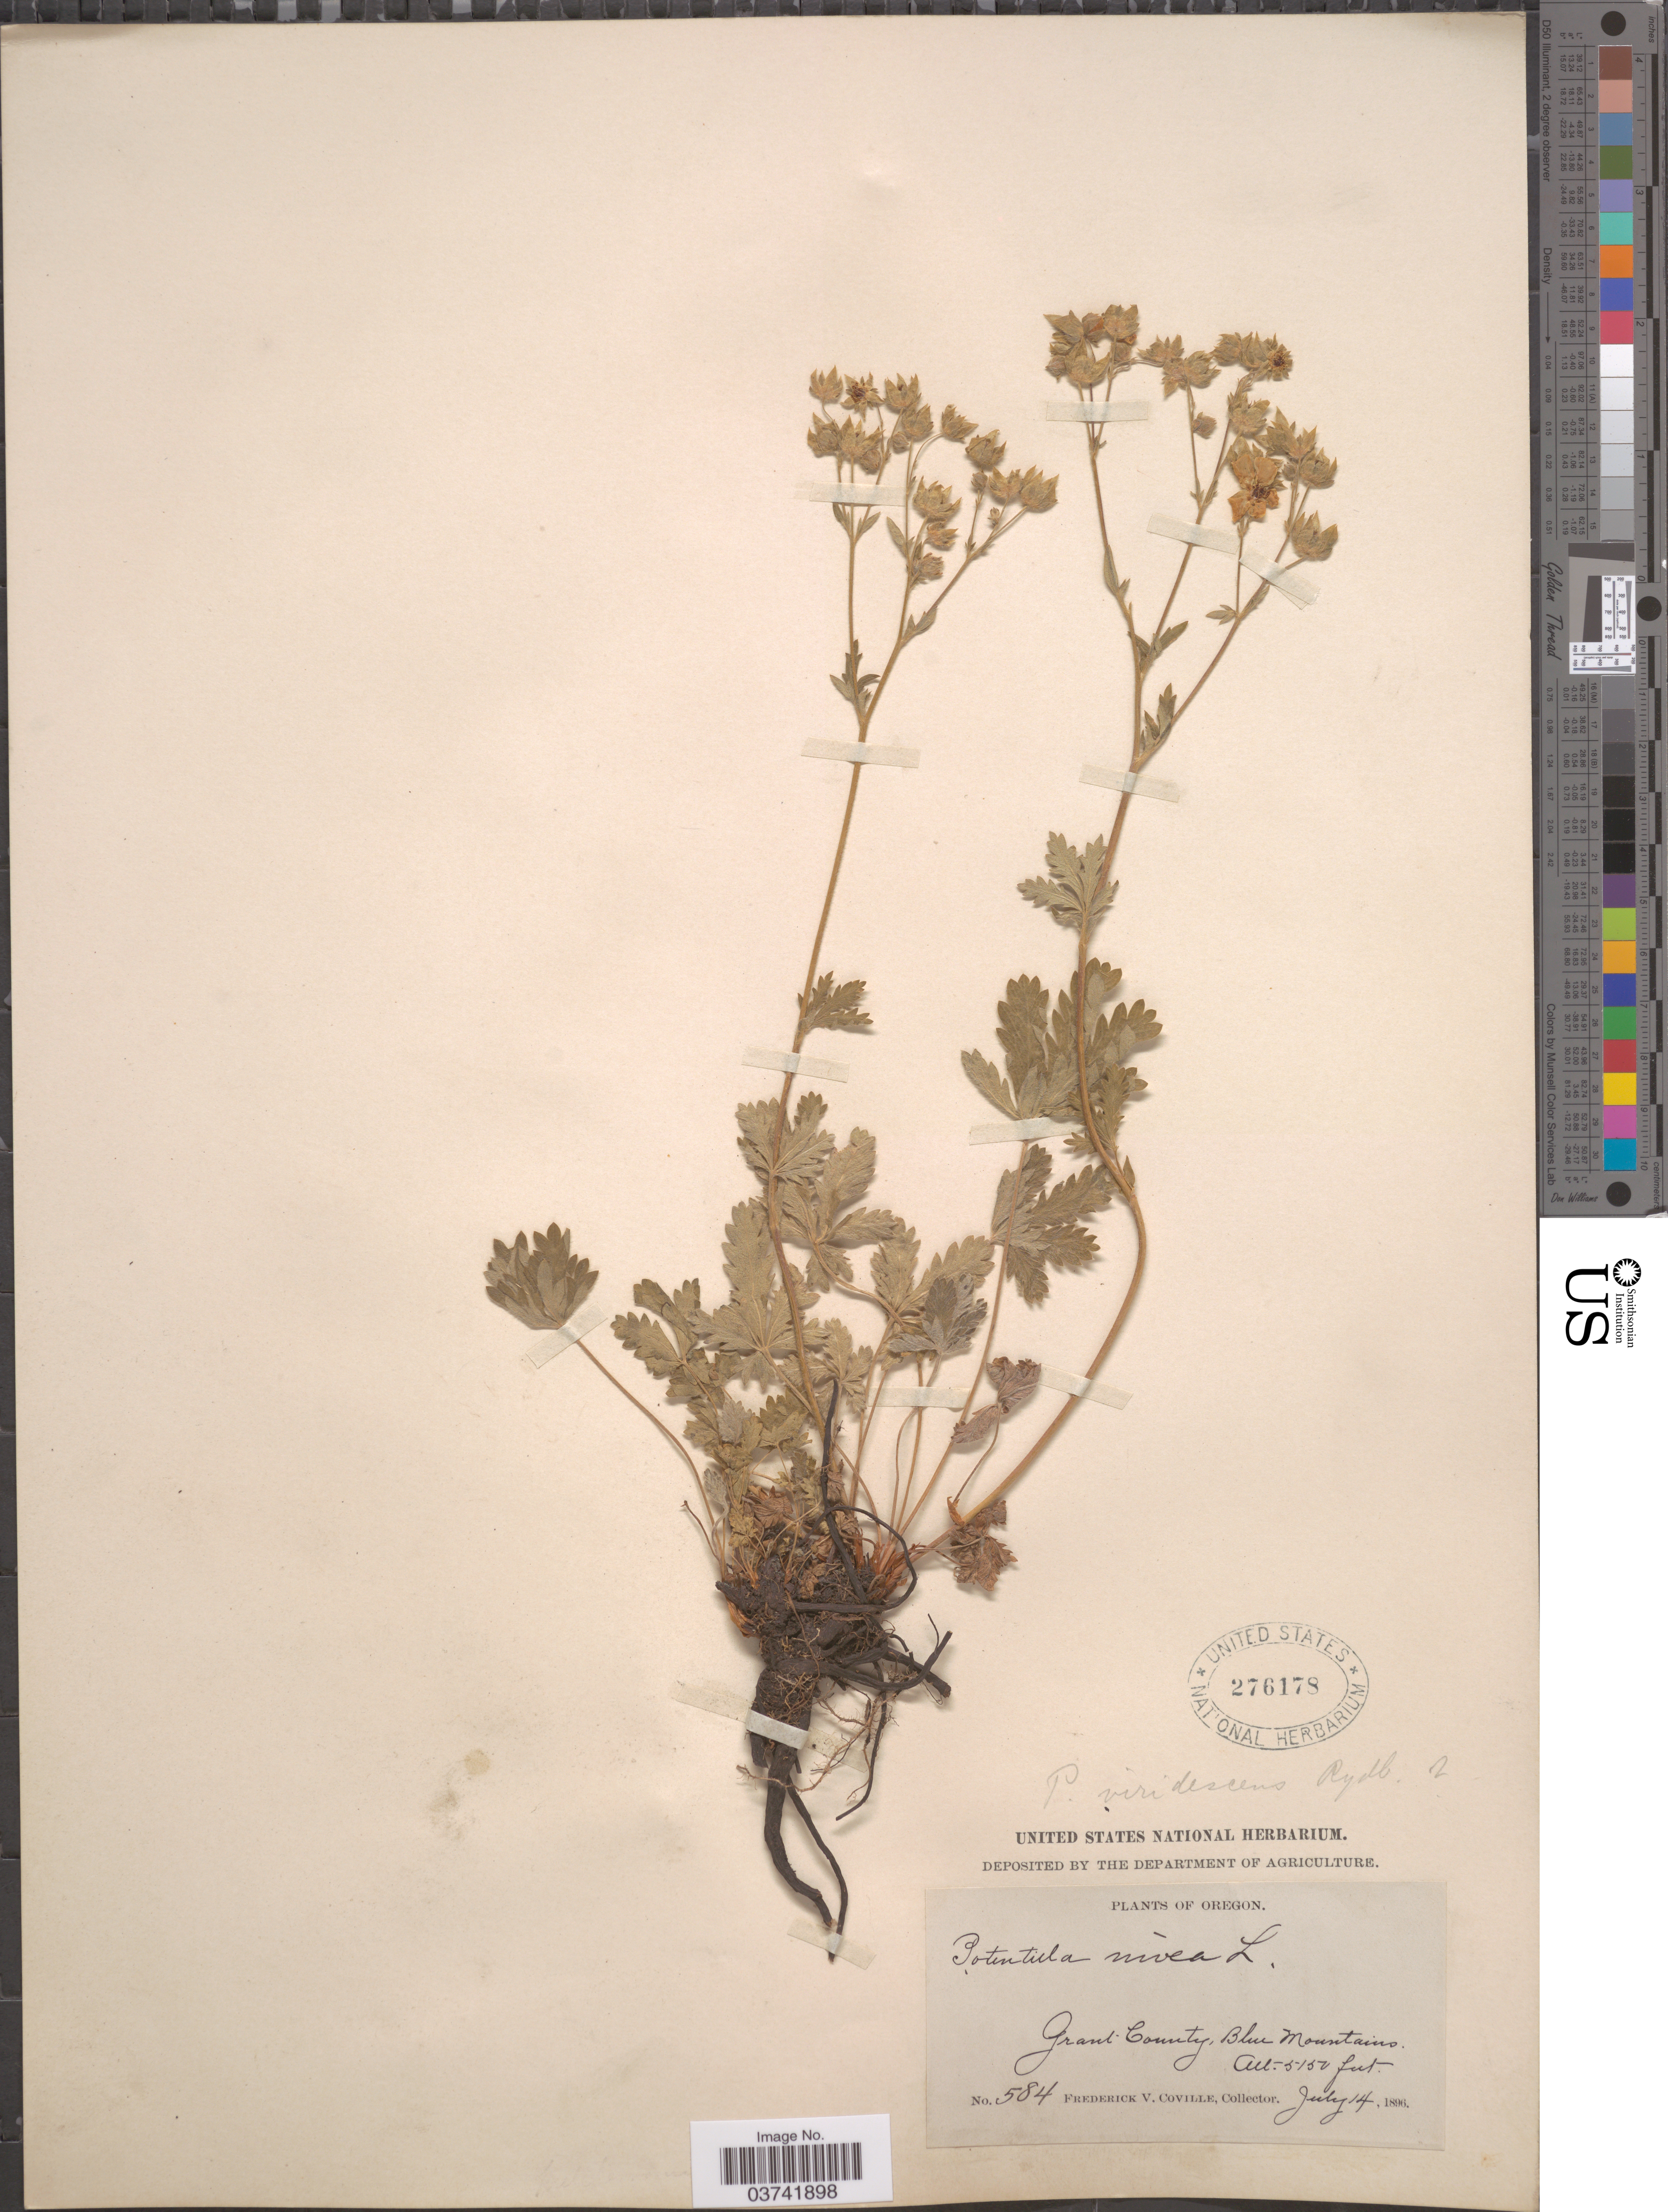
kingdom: Plantae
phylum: Tracheophyta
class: Magnoliopsida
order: Rosales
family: Rosaceae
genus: Potentilla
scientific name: Potentilla viridescens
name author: Rydb.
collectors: F. V. Coville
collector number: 584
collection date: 1896-07-14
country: United States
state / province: Oregon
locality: Grant County, Blue Mountains.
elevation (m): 1570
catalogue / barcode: US 276178